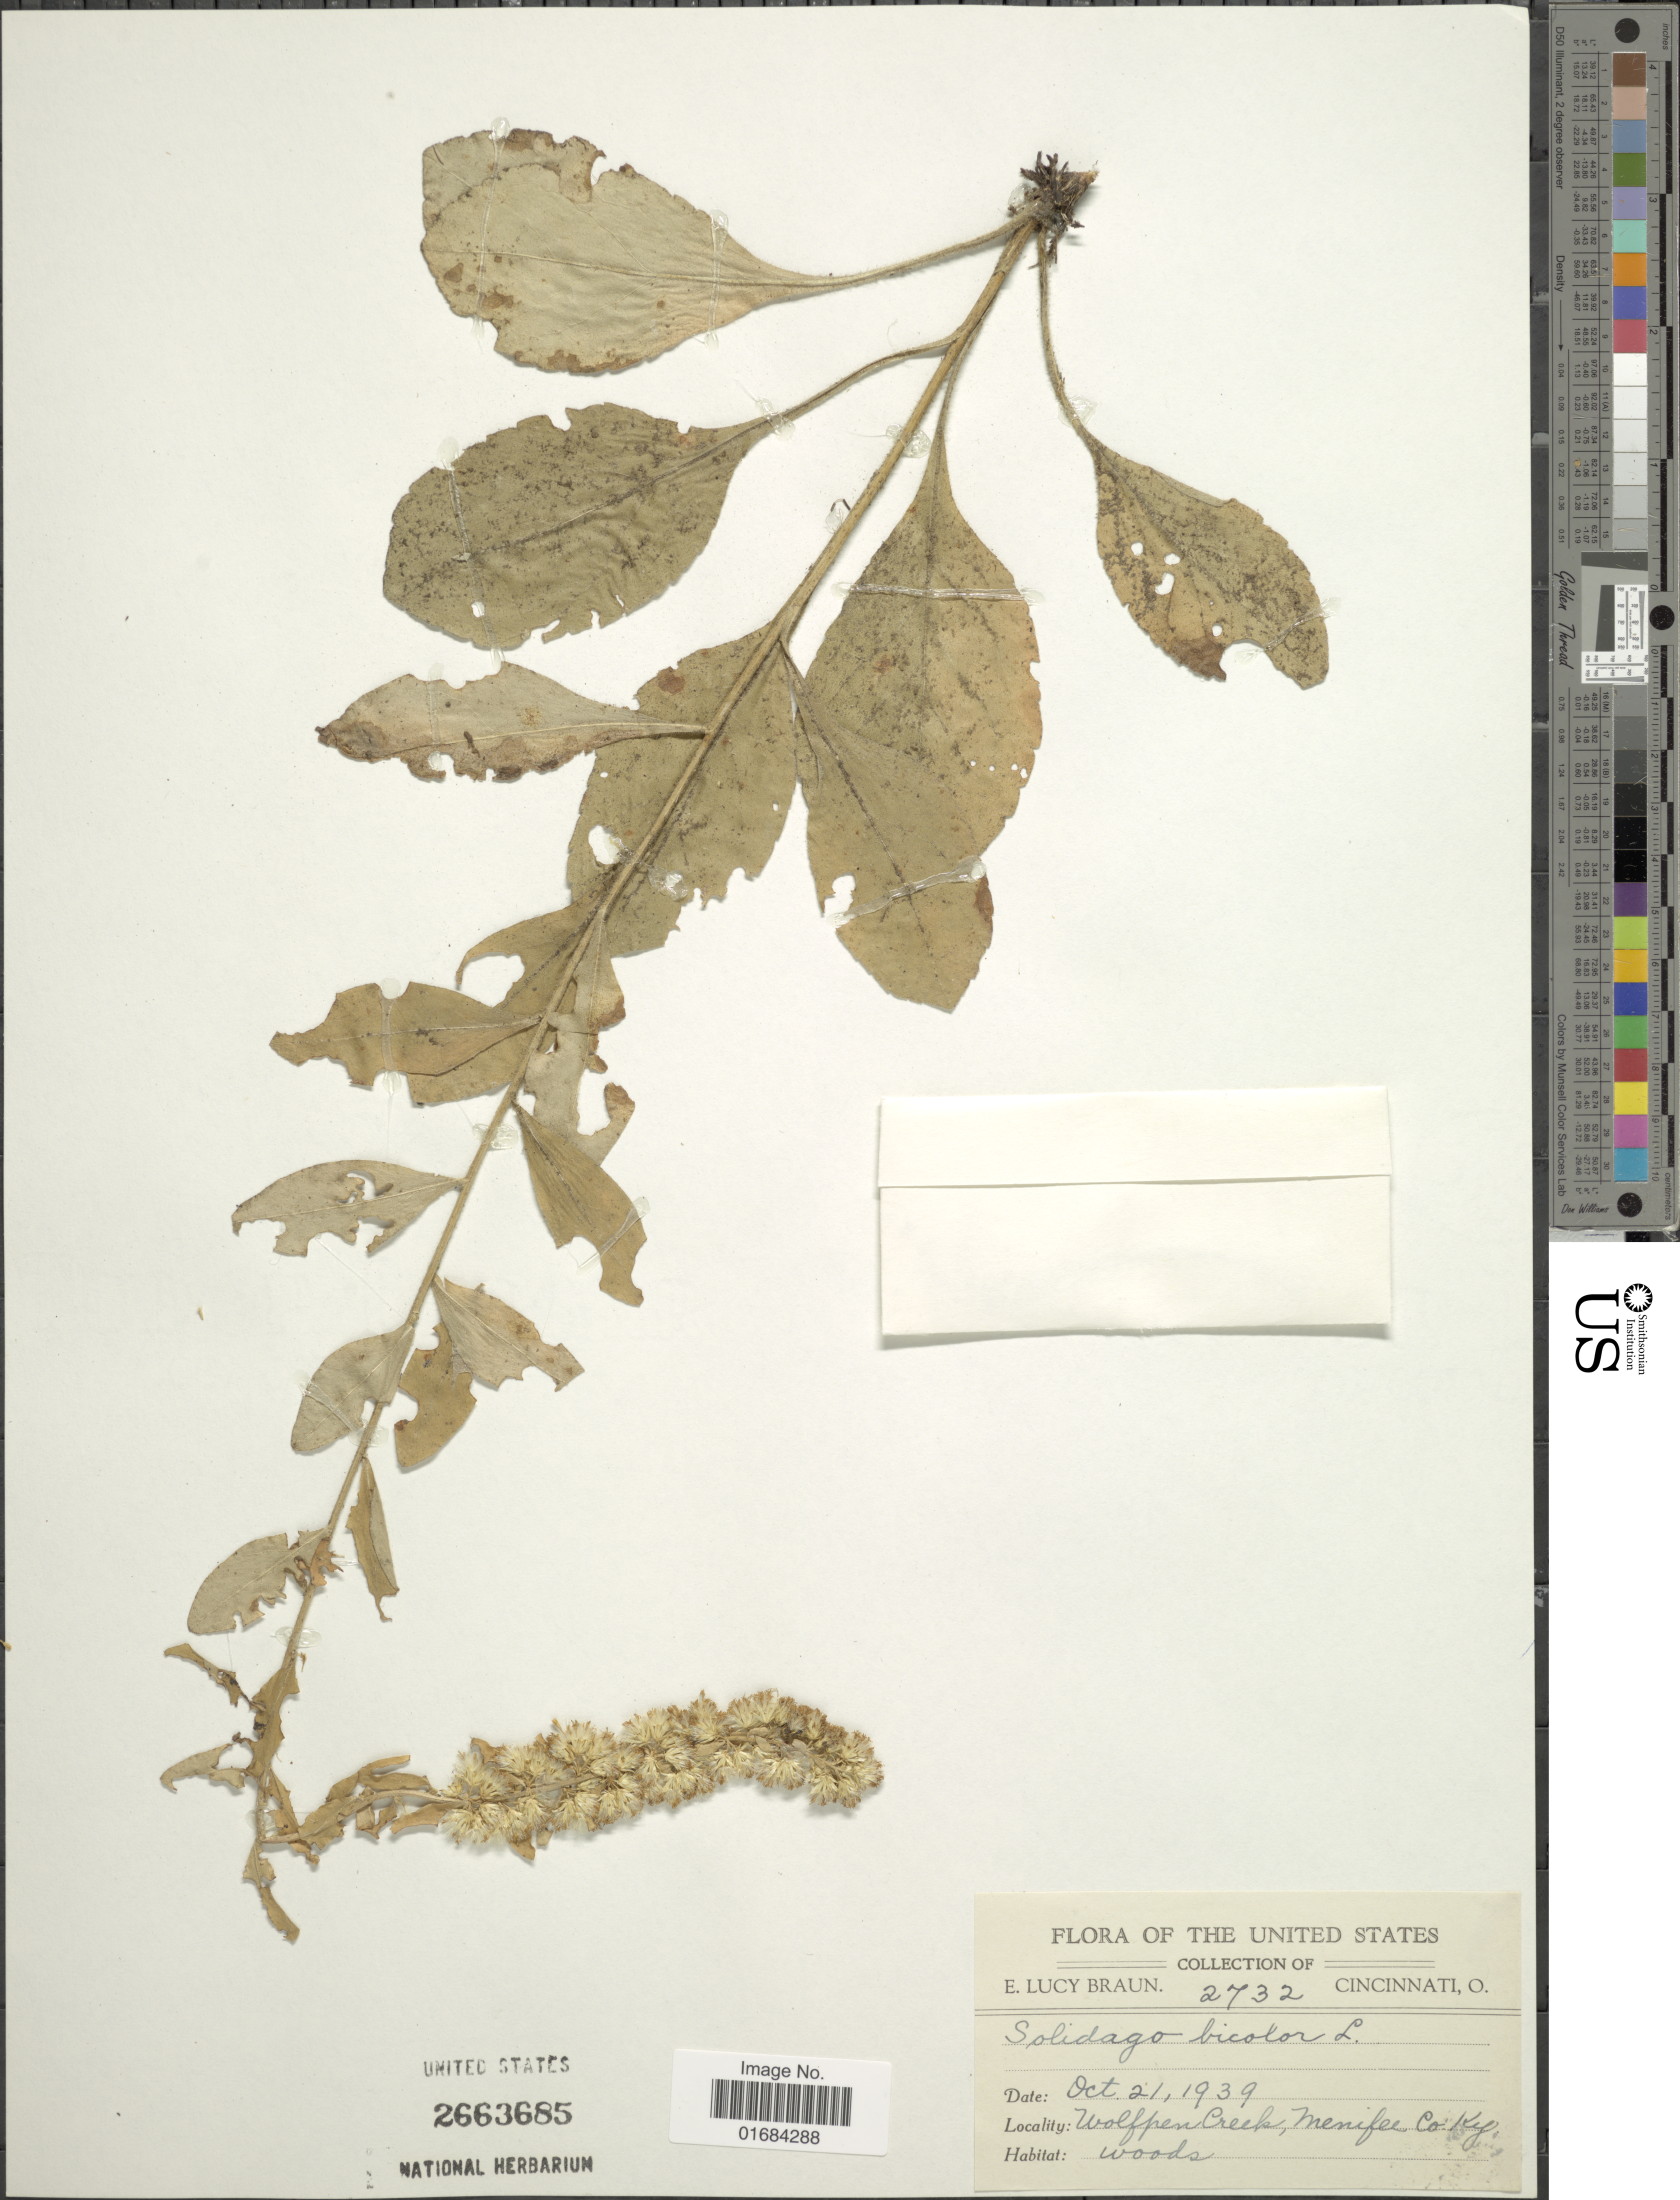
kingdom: Plantae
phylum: Tracheophyta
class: Magnoliopsida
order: Asterales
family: Asteraceae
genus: Solidago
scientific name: Solidago bicolor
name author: L.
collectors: E. L. Braun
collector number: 2732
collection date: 1939-10-21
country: United States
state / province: Kentucky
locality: Wolfpen Creek, Menifee Co, Ky.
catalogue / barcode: US 2663685